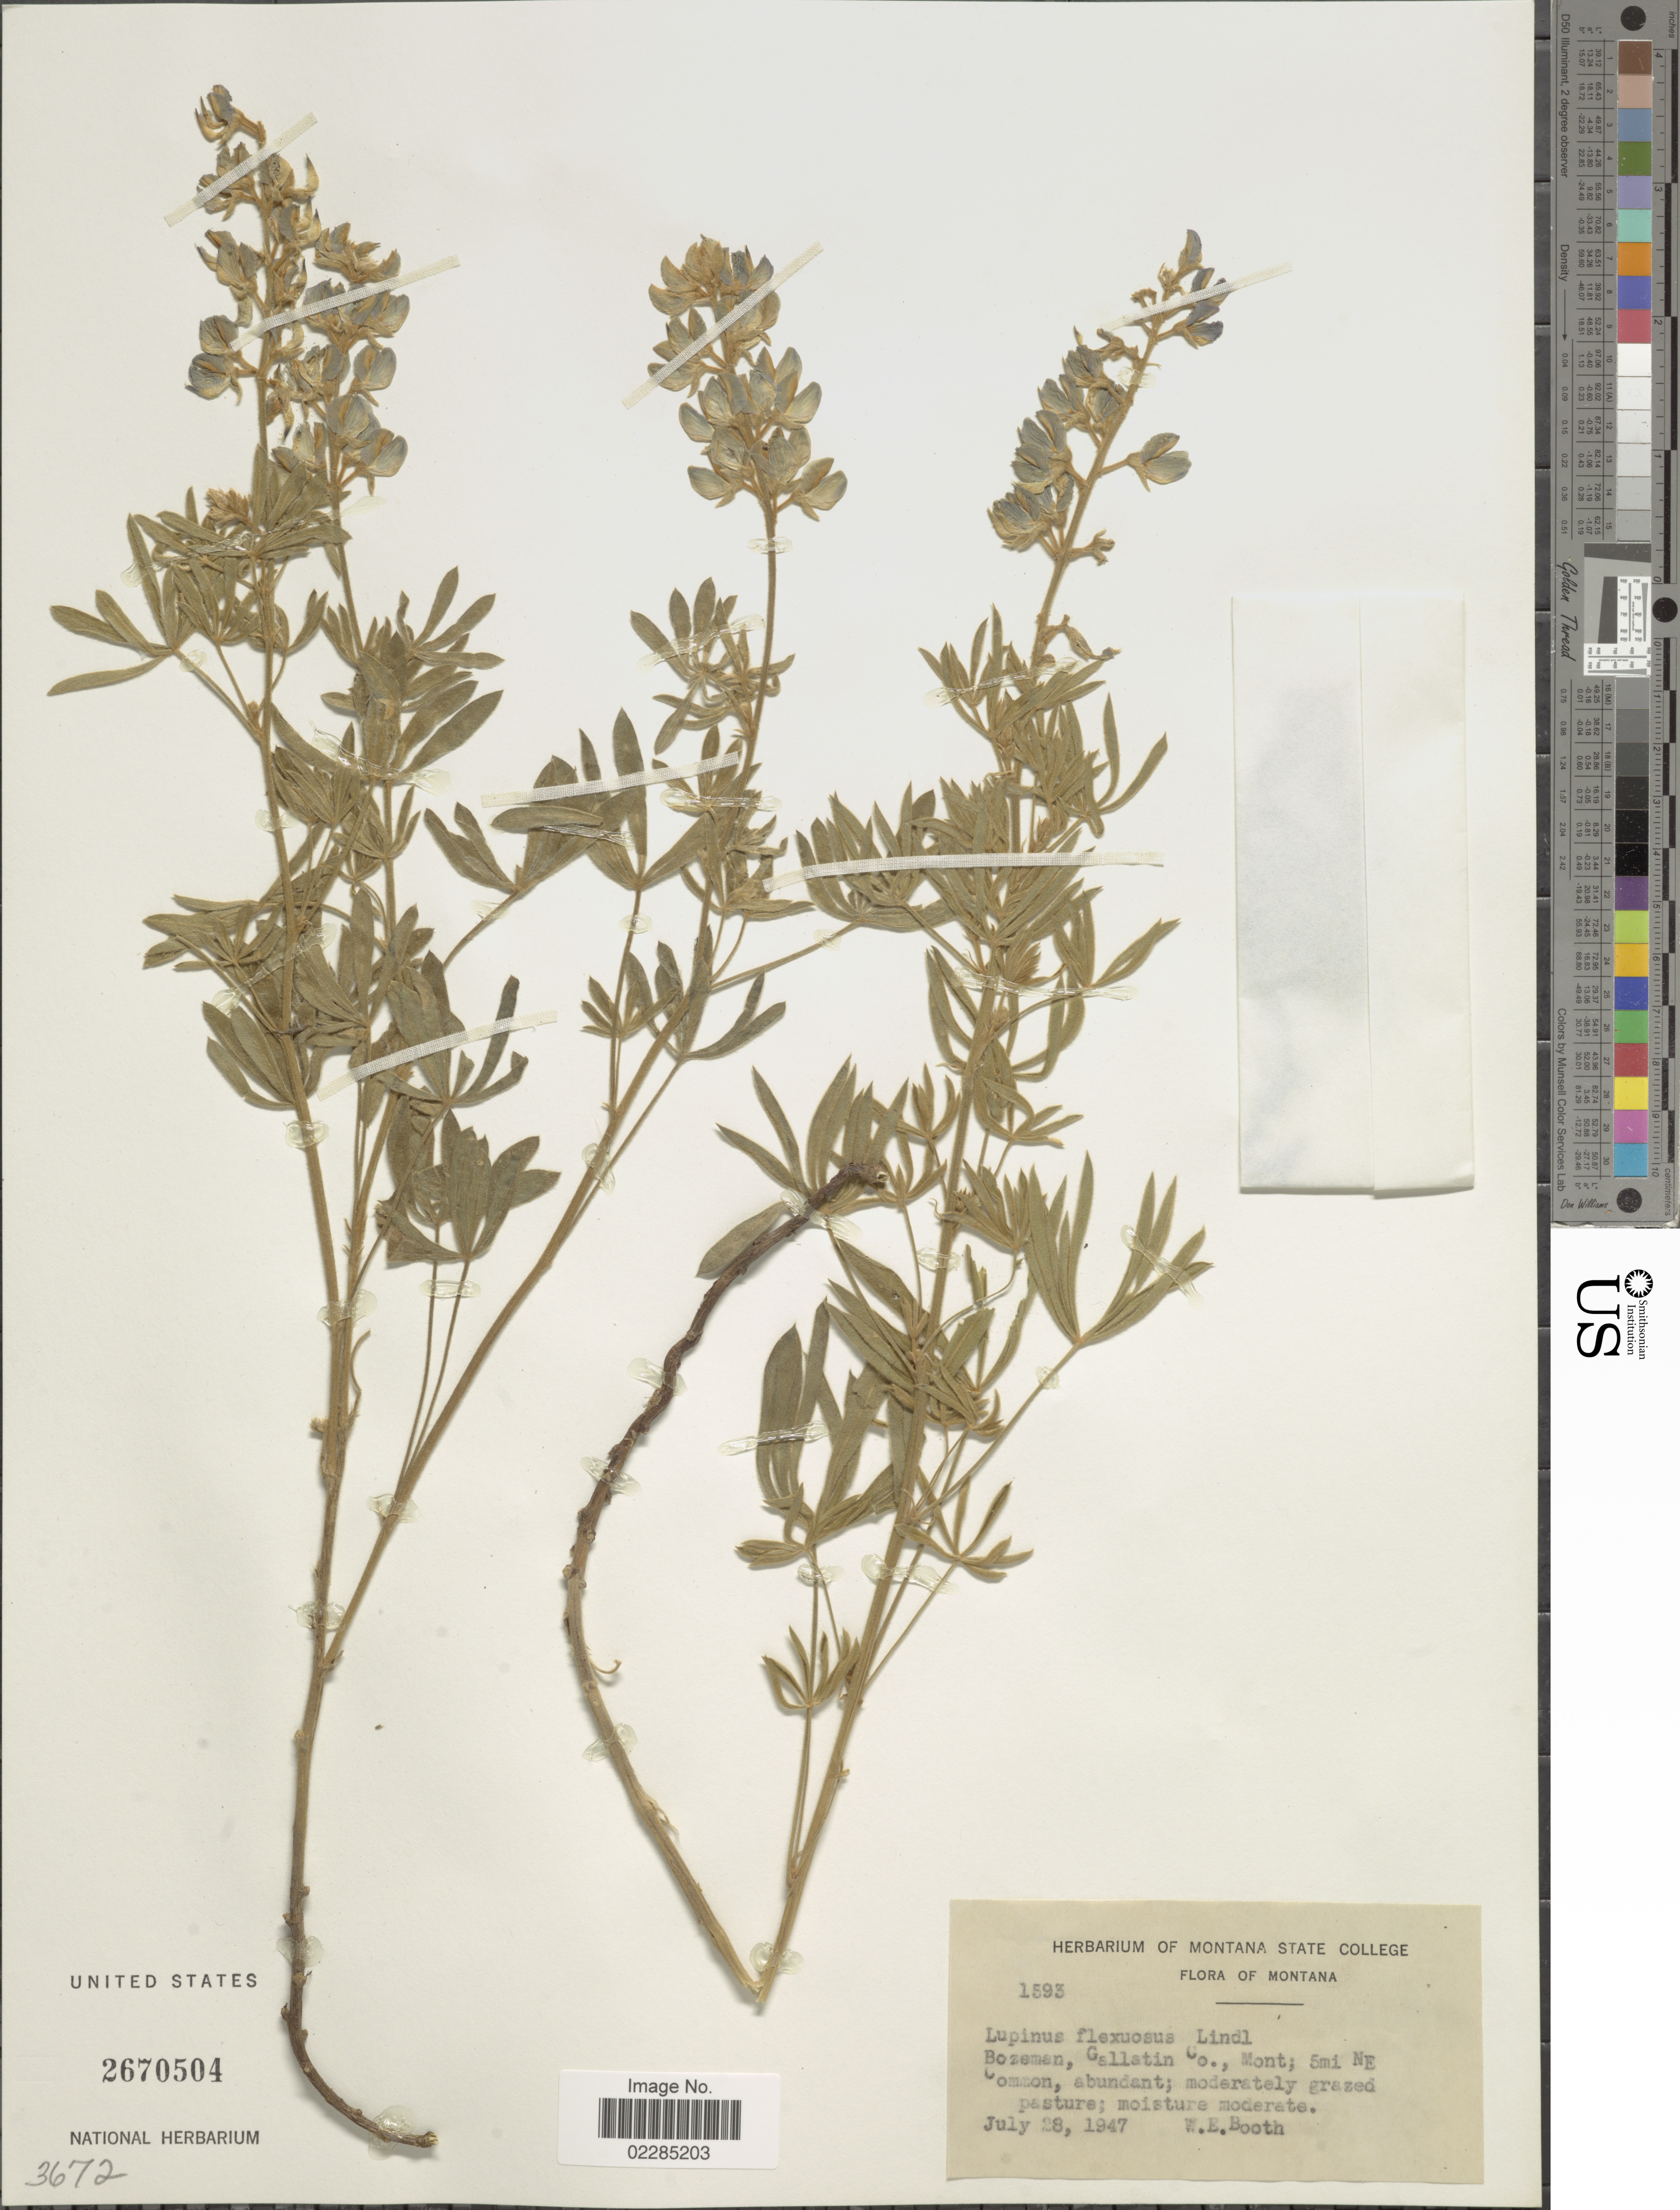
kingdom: Plantae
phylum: Tracheophyta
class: Magnoliopsida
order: Fabales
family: Fabaceae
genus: Lupinus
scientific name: Lupinus flexuosus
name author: Lindley ex J. Agardh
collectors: W. Booth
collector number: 1593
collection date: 1947-07-28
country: United States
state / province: Montana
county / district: Gallatin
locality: Bozeman, 5mi NE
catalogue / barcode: US 2670504